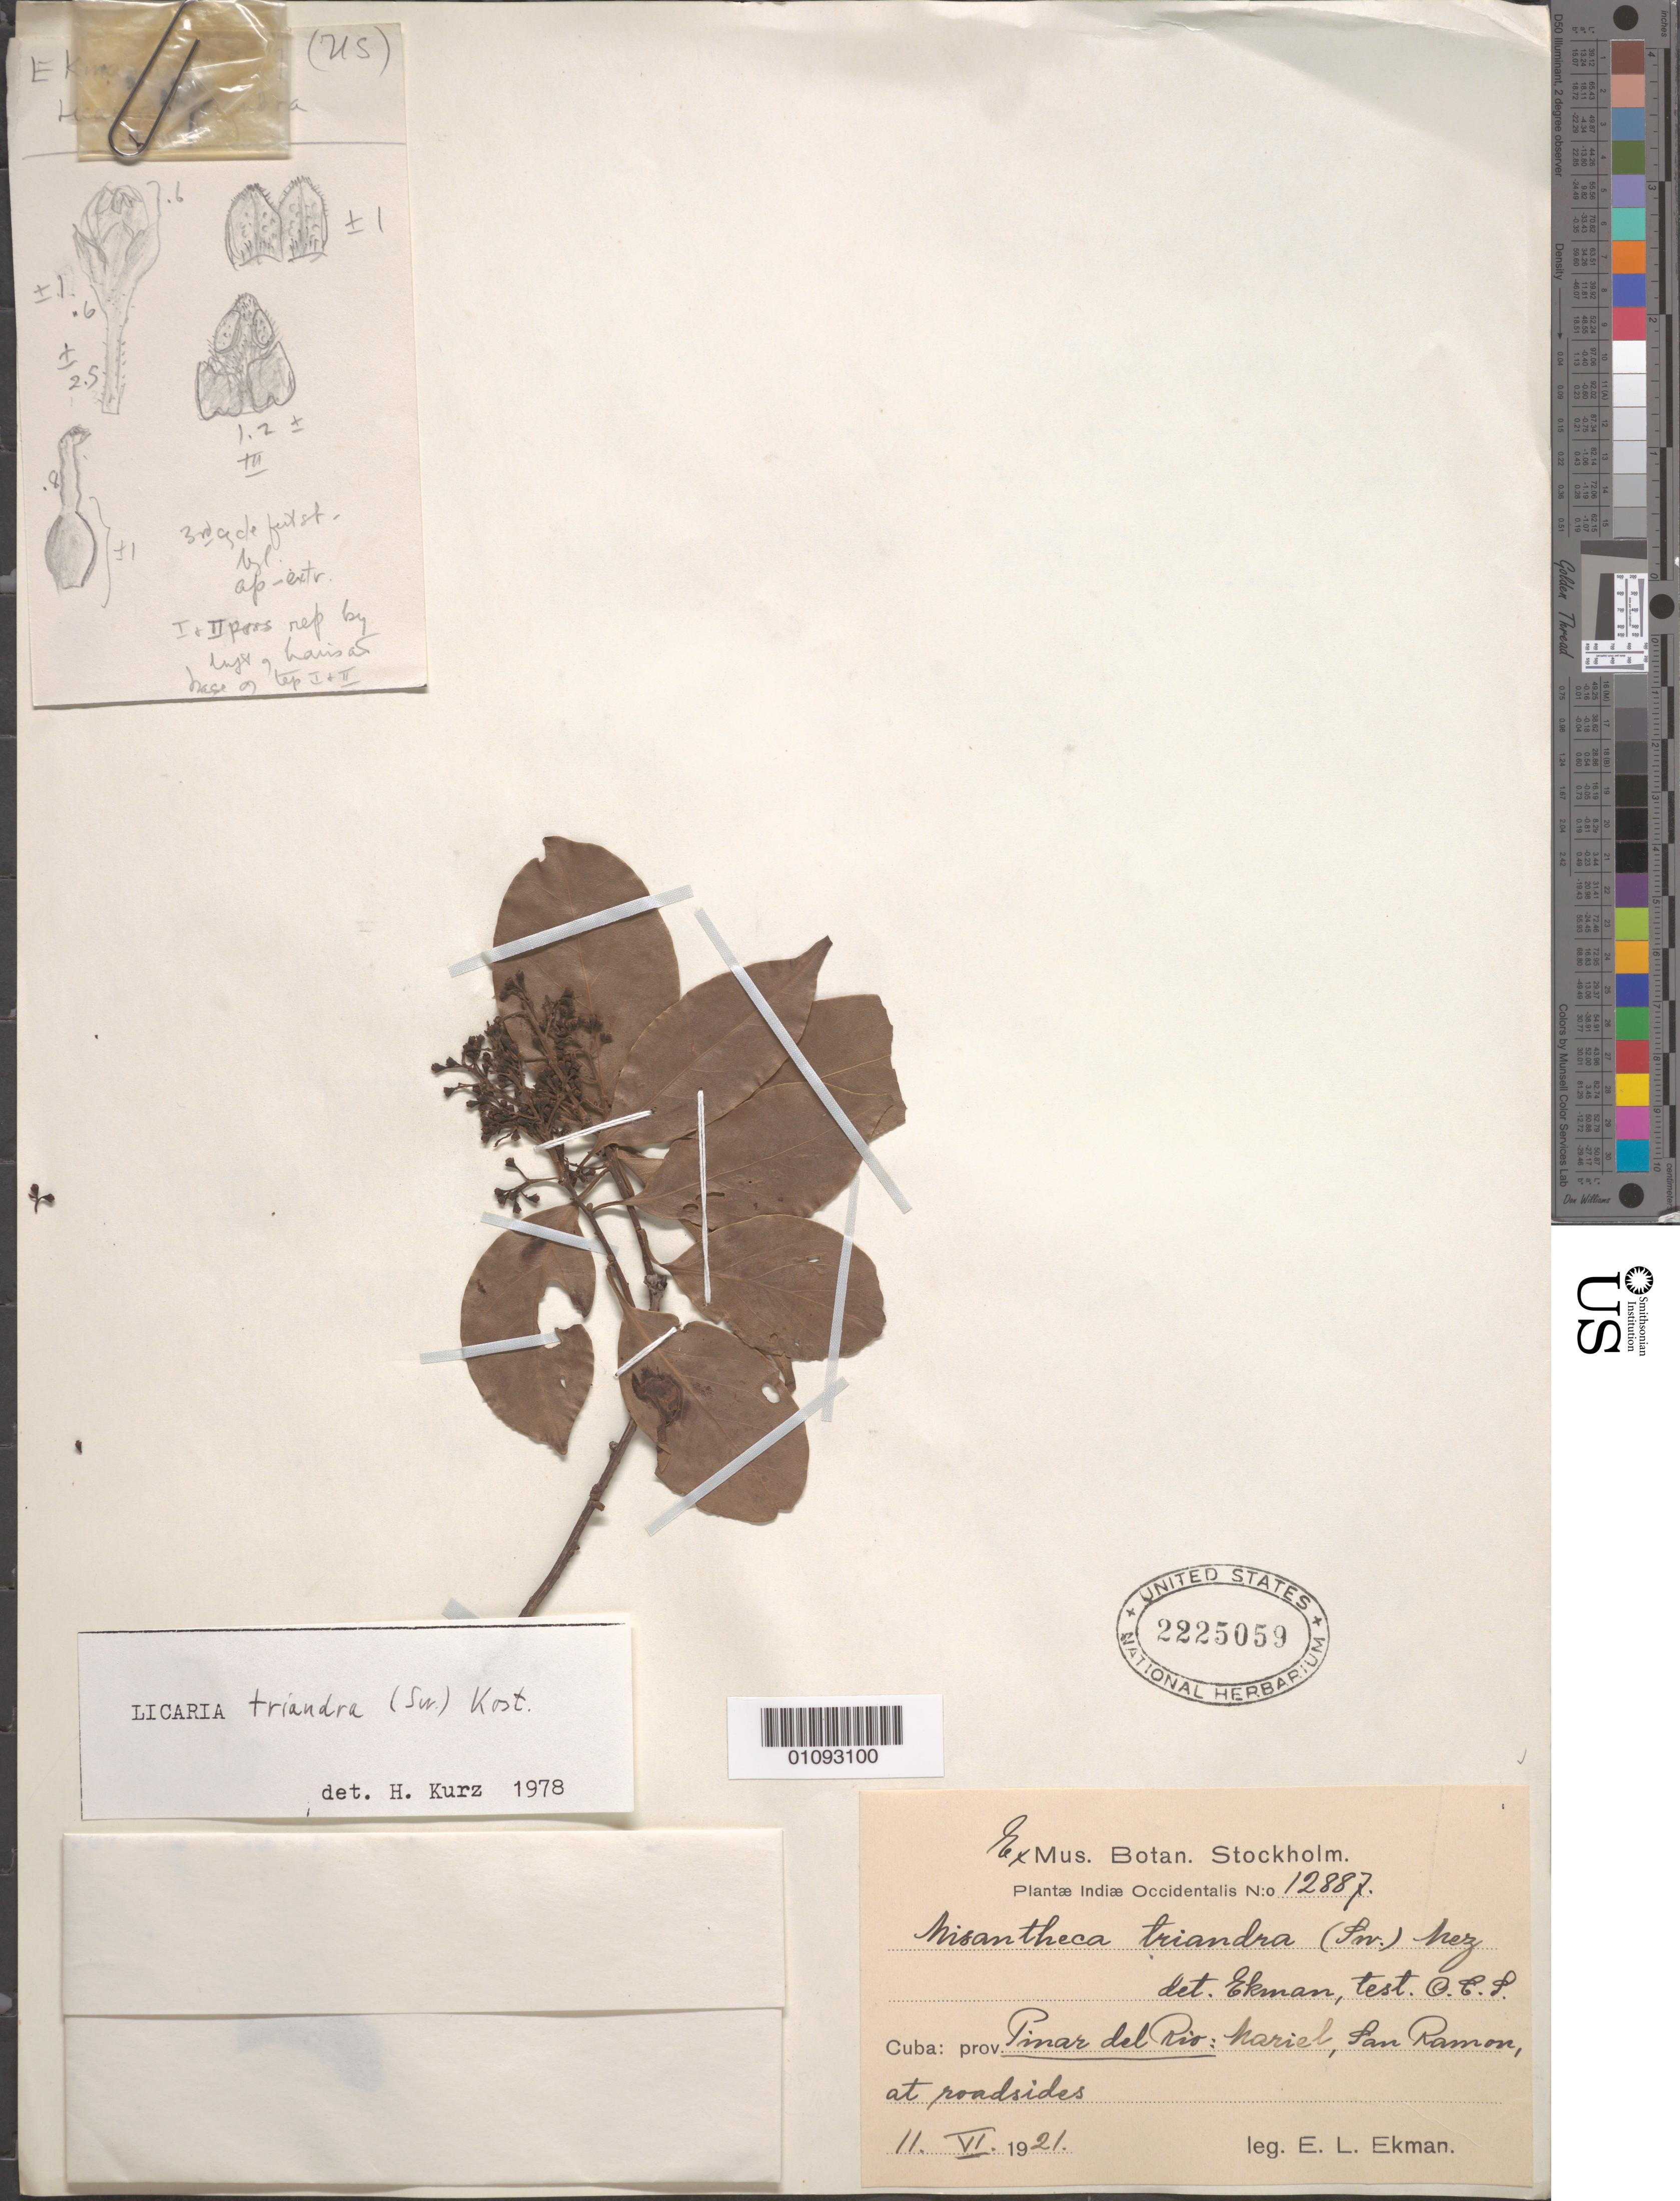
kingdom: Plantae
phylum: Tracheophyta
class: Magnoliopsida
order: Laurales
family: Lauraceae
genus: Licaria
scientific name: Licaria triandra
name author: (Sw.) Kosterm.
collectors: E. L. Ekman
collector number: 12887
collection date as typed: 11 Jun 1921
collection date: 1921-06-11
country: Cuba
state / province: Pinar del Rio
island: Cuba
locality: San Rammon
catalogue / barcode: US 2225059